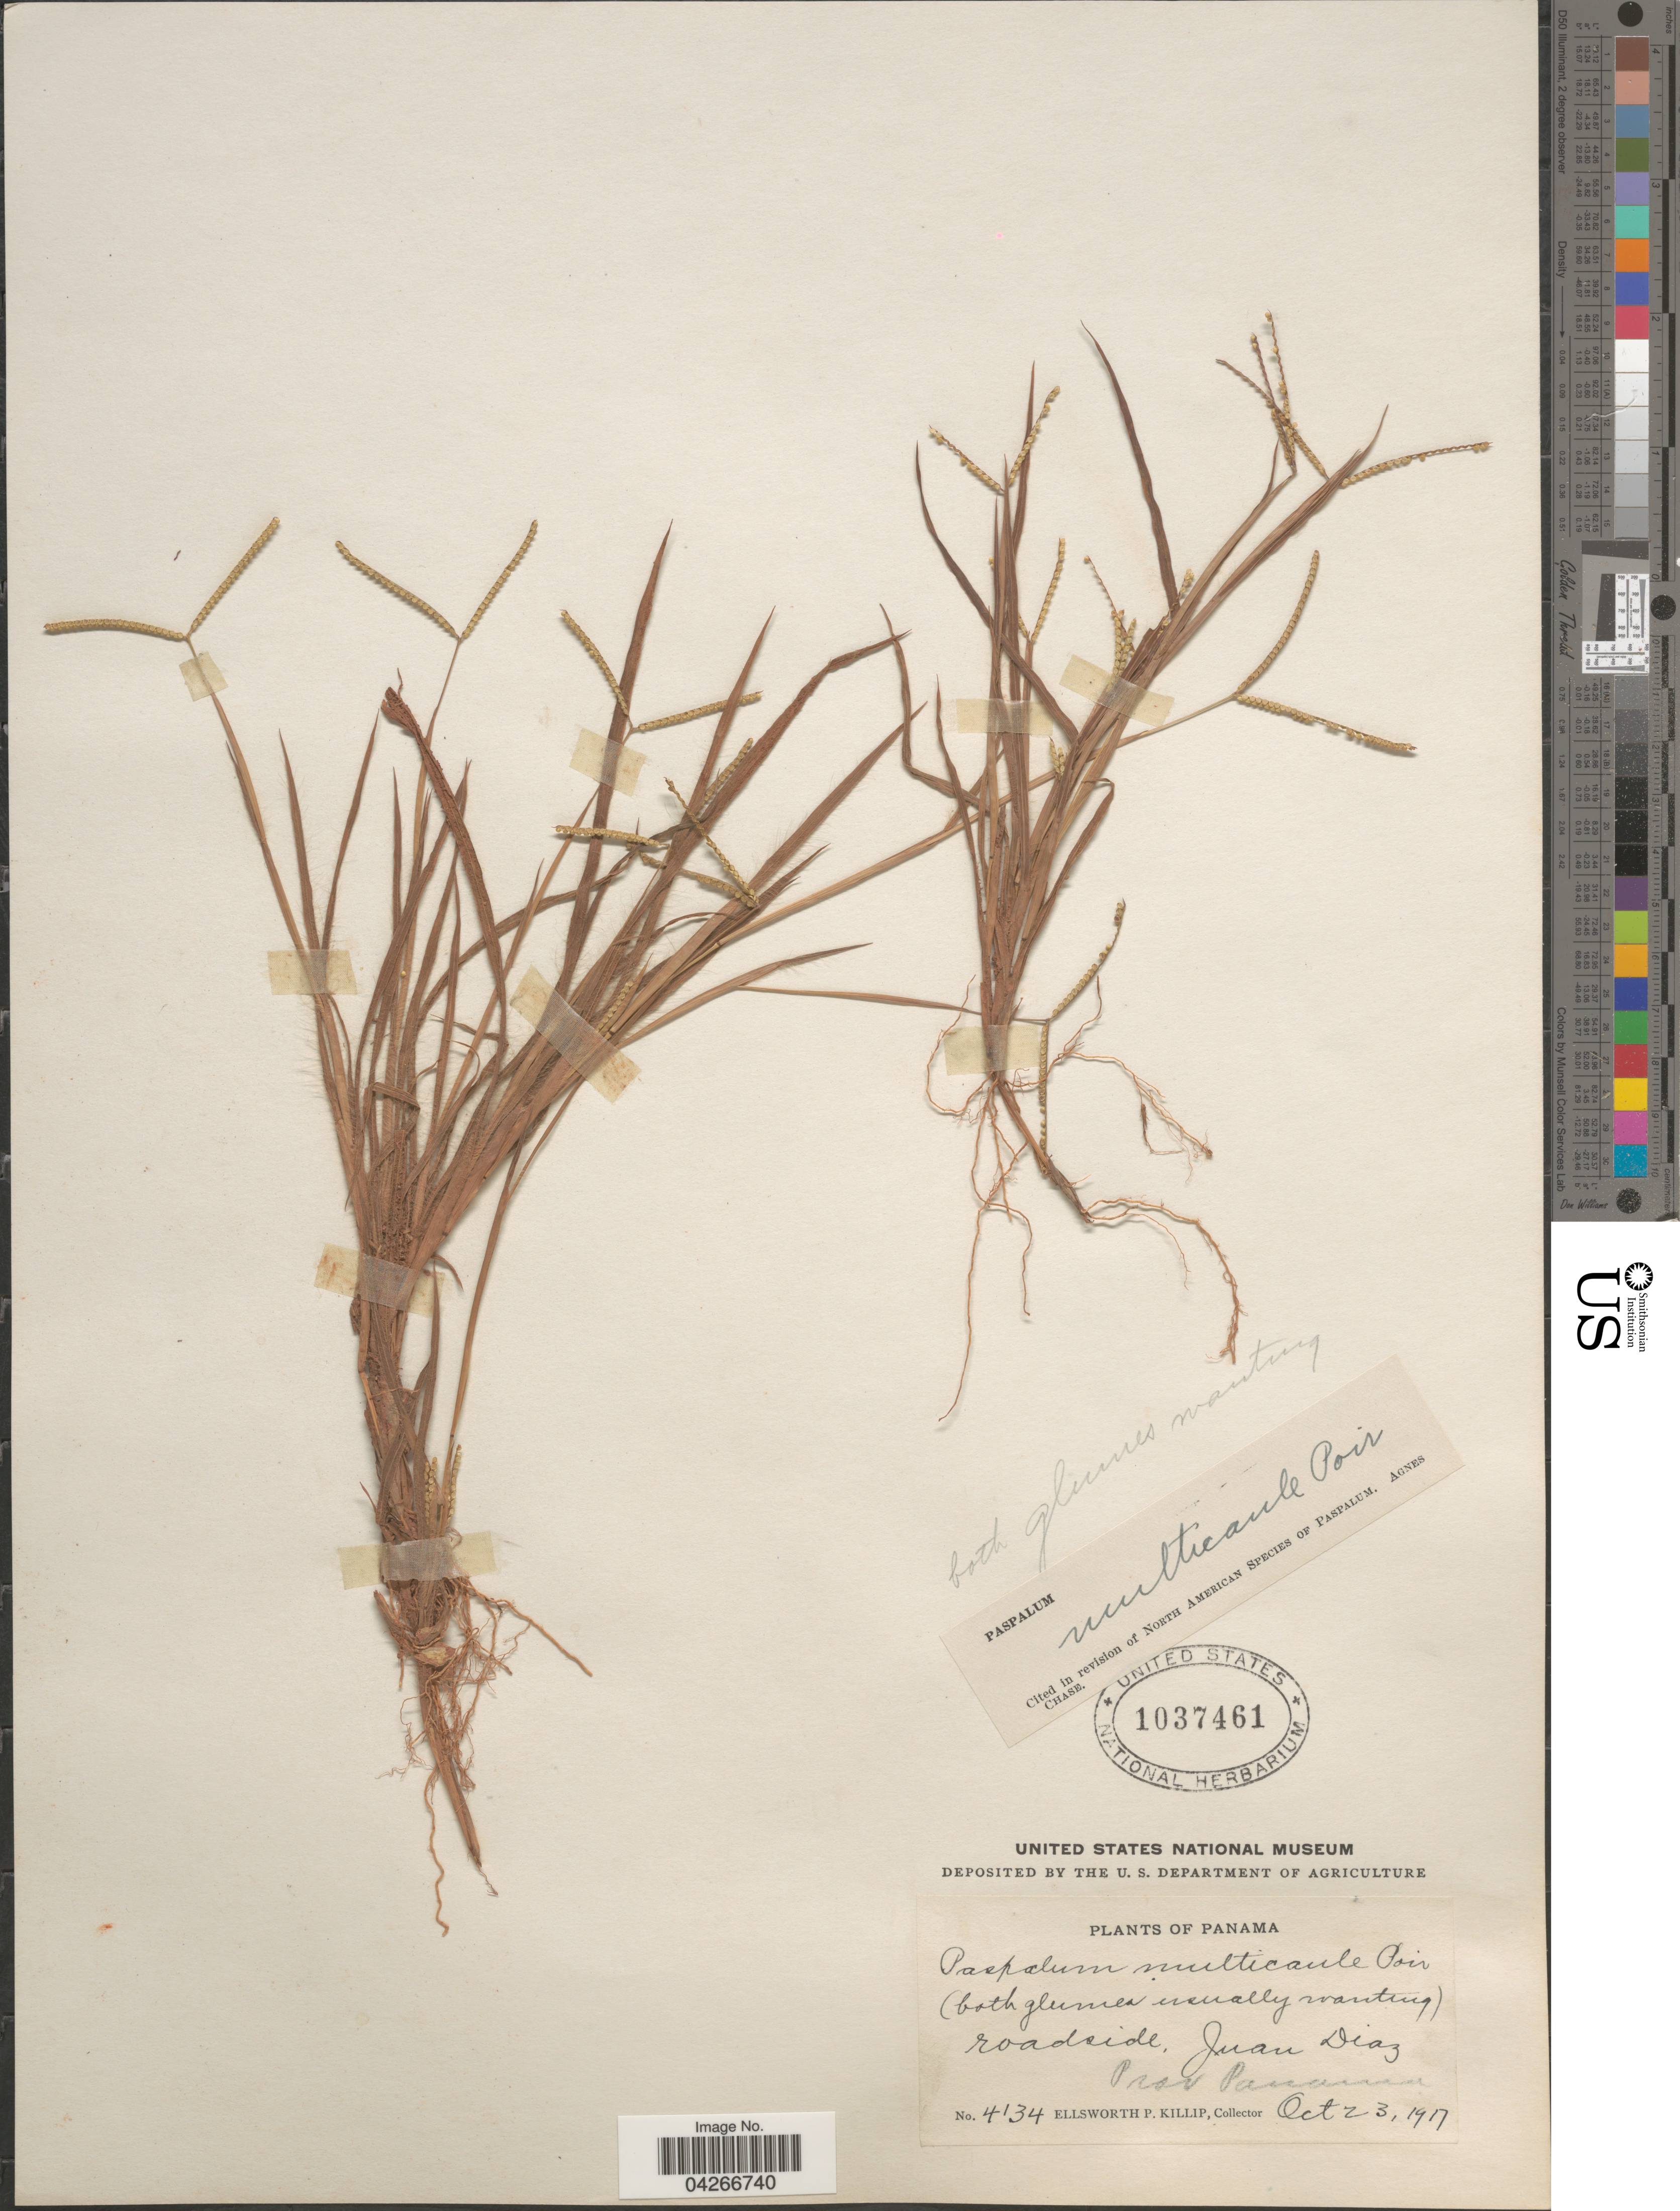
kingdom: Plantae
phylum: Tracheophyta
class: Liliopsida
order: Poales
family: Poaceae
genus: Paspalum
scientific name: Paspalum multicaule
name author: Poir. in Lam.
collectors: E. P. Killip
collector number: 4134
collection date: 1917-10-23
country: Panama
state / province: Panamá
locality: Roadside, Juan Diaz.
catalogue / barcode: US 1037461